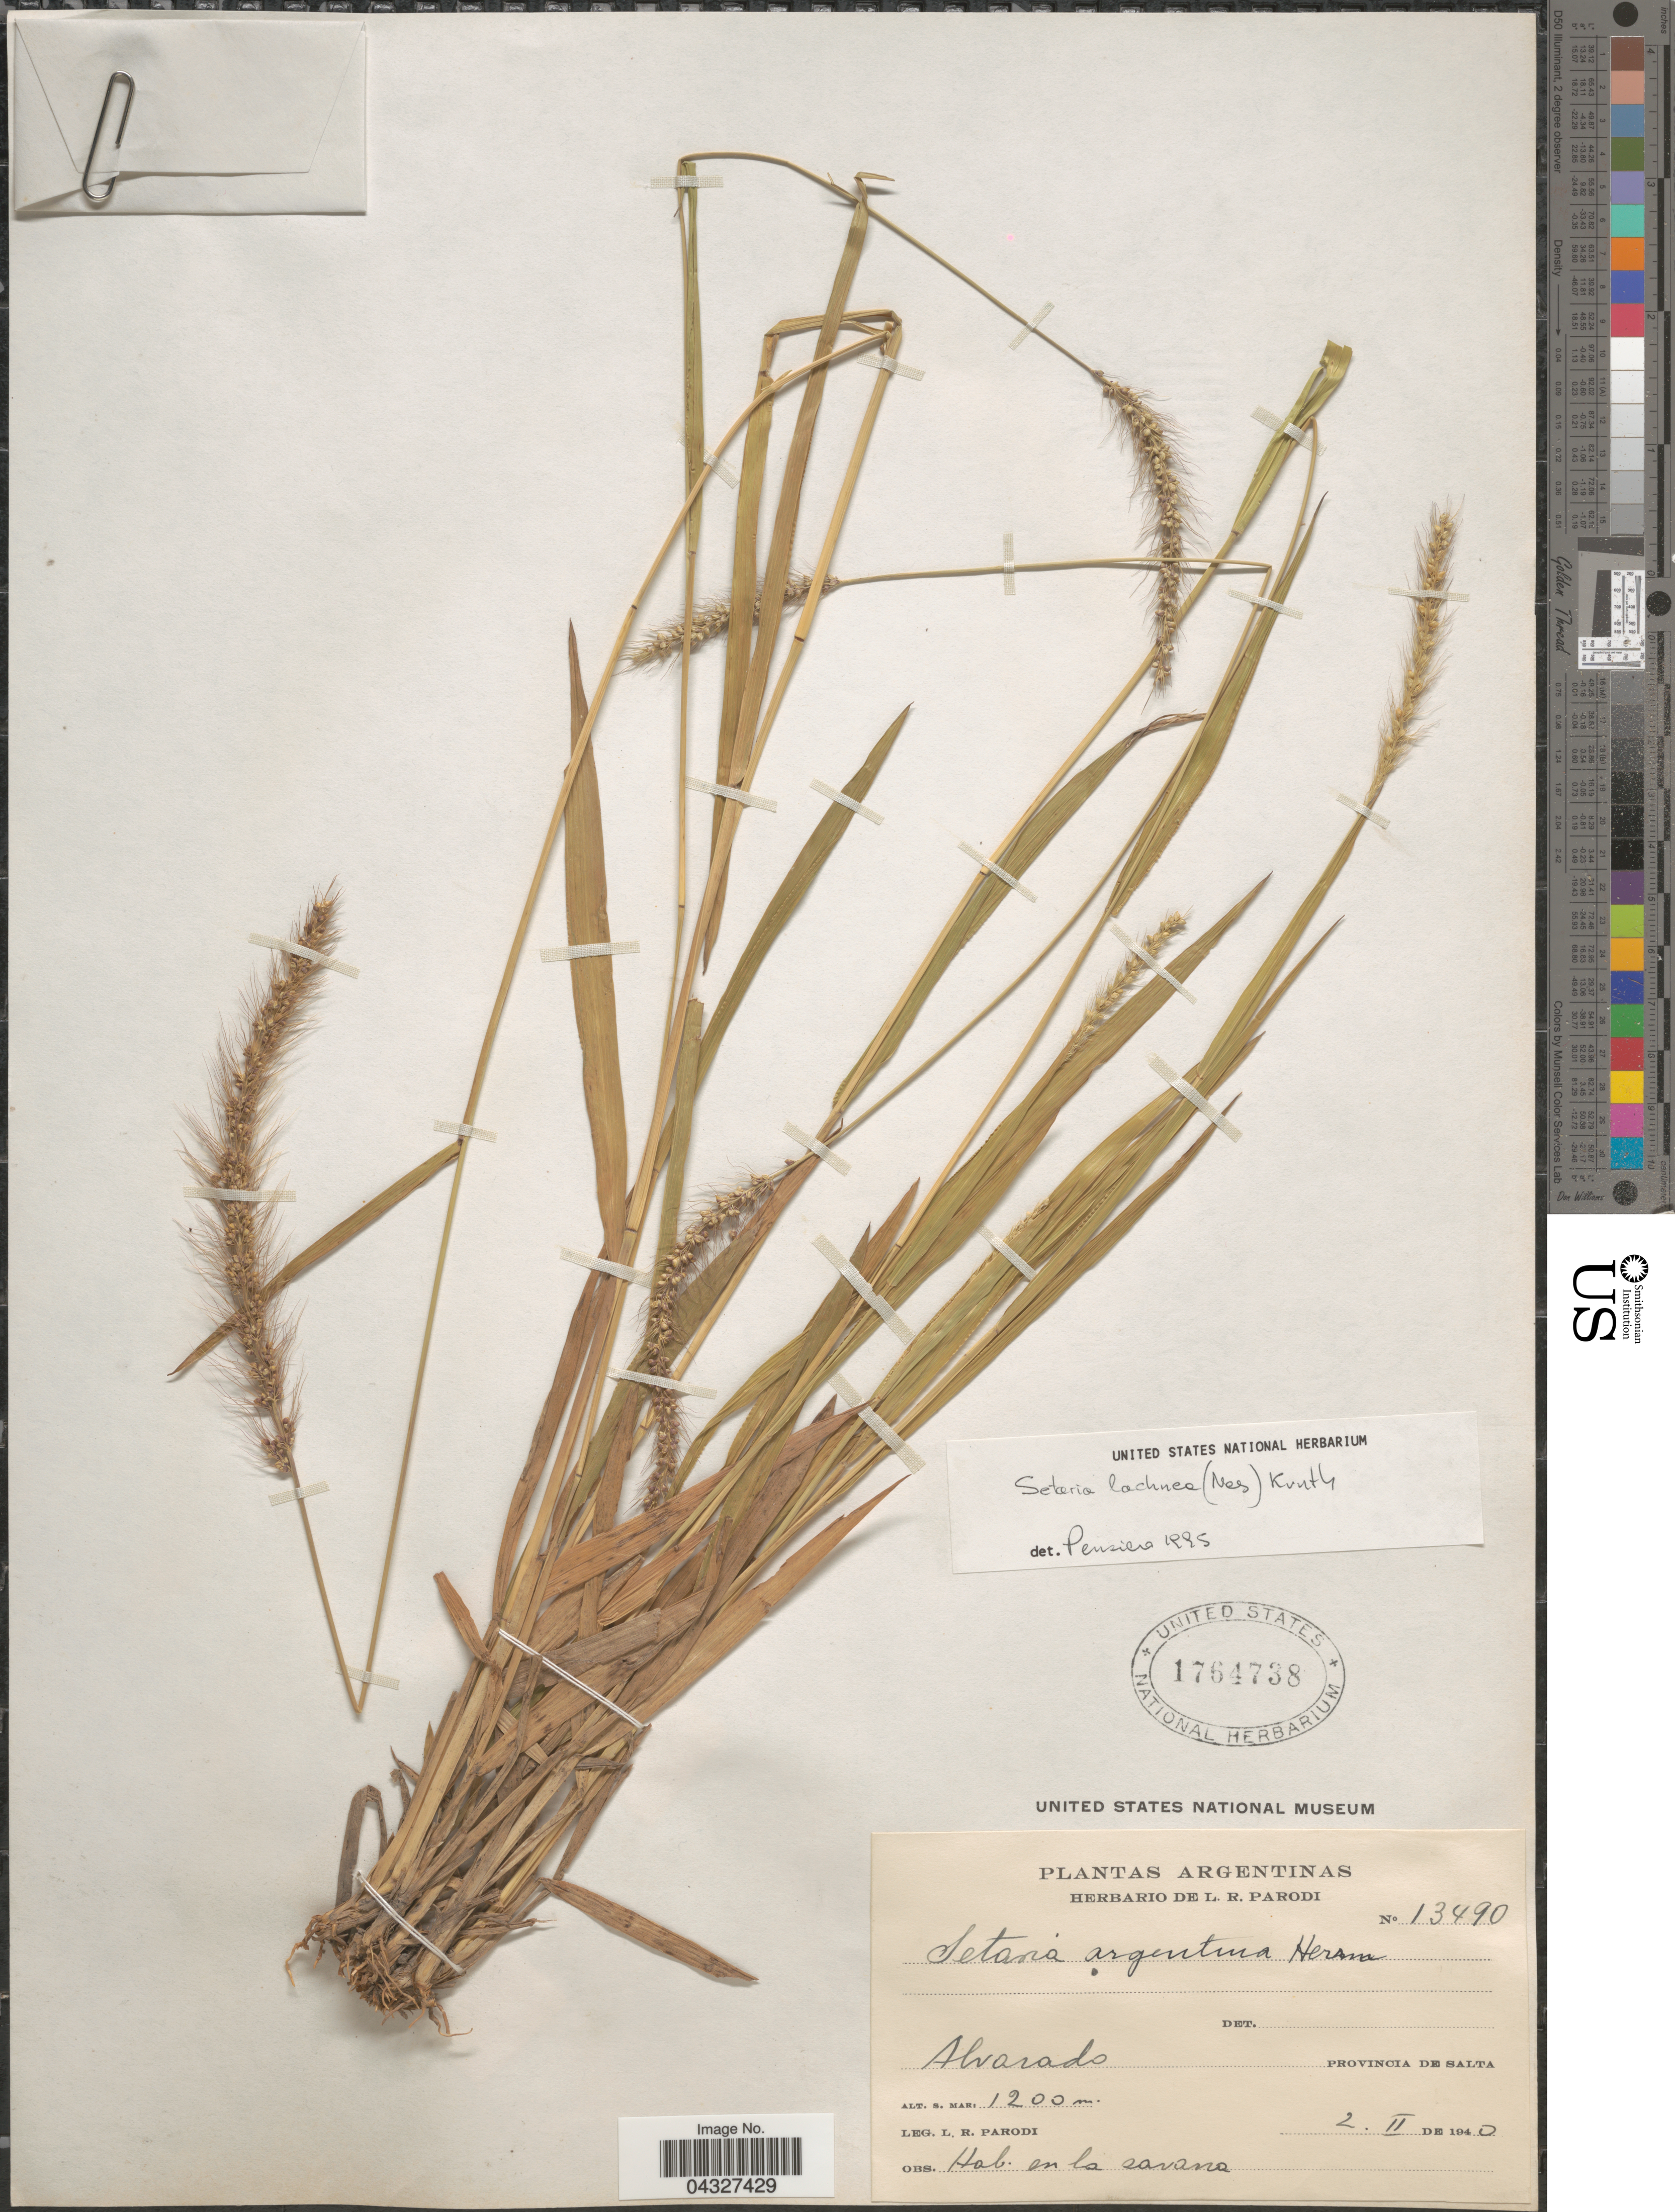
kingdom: Plantae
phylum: Tracheophyta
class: Liliopsida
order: Poales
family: Poaceae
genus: Setaria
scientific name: Setaria lachnea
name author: (Nees) Kunth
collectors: L. R. Parodi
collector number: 13490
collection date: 1940-02-02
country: Argentina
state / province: Salta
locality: Alvarado. Provincia de Salta.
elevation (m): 1200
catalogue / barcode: US 1764738